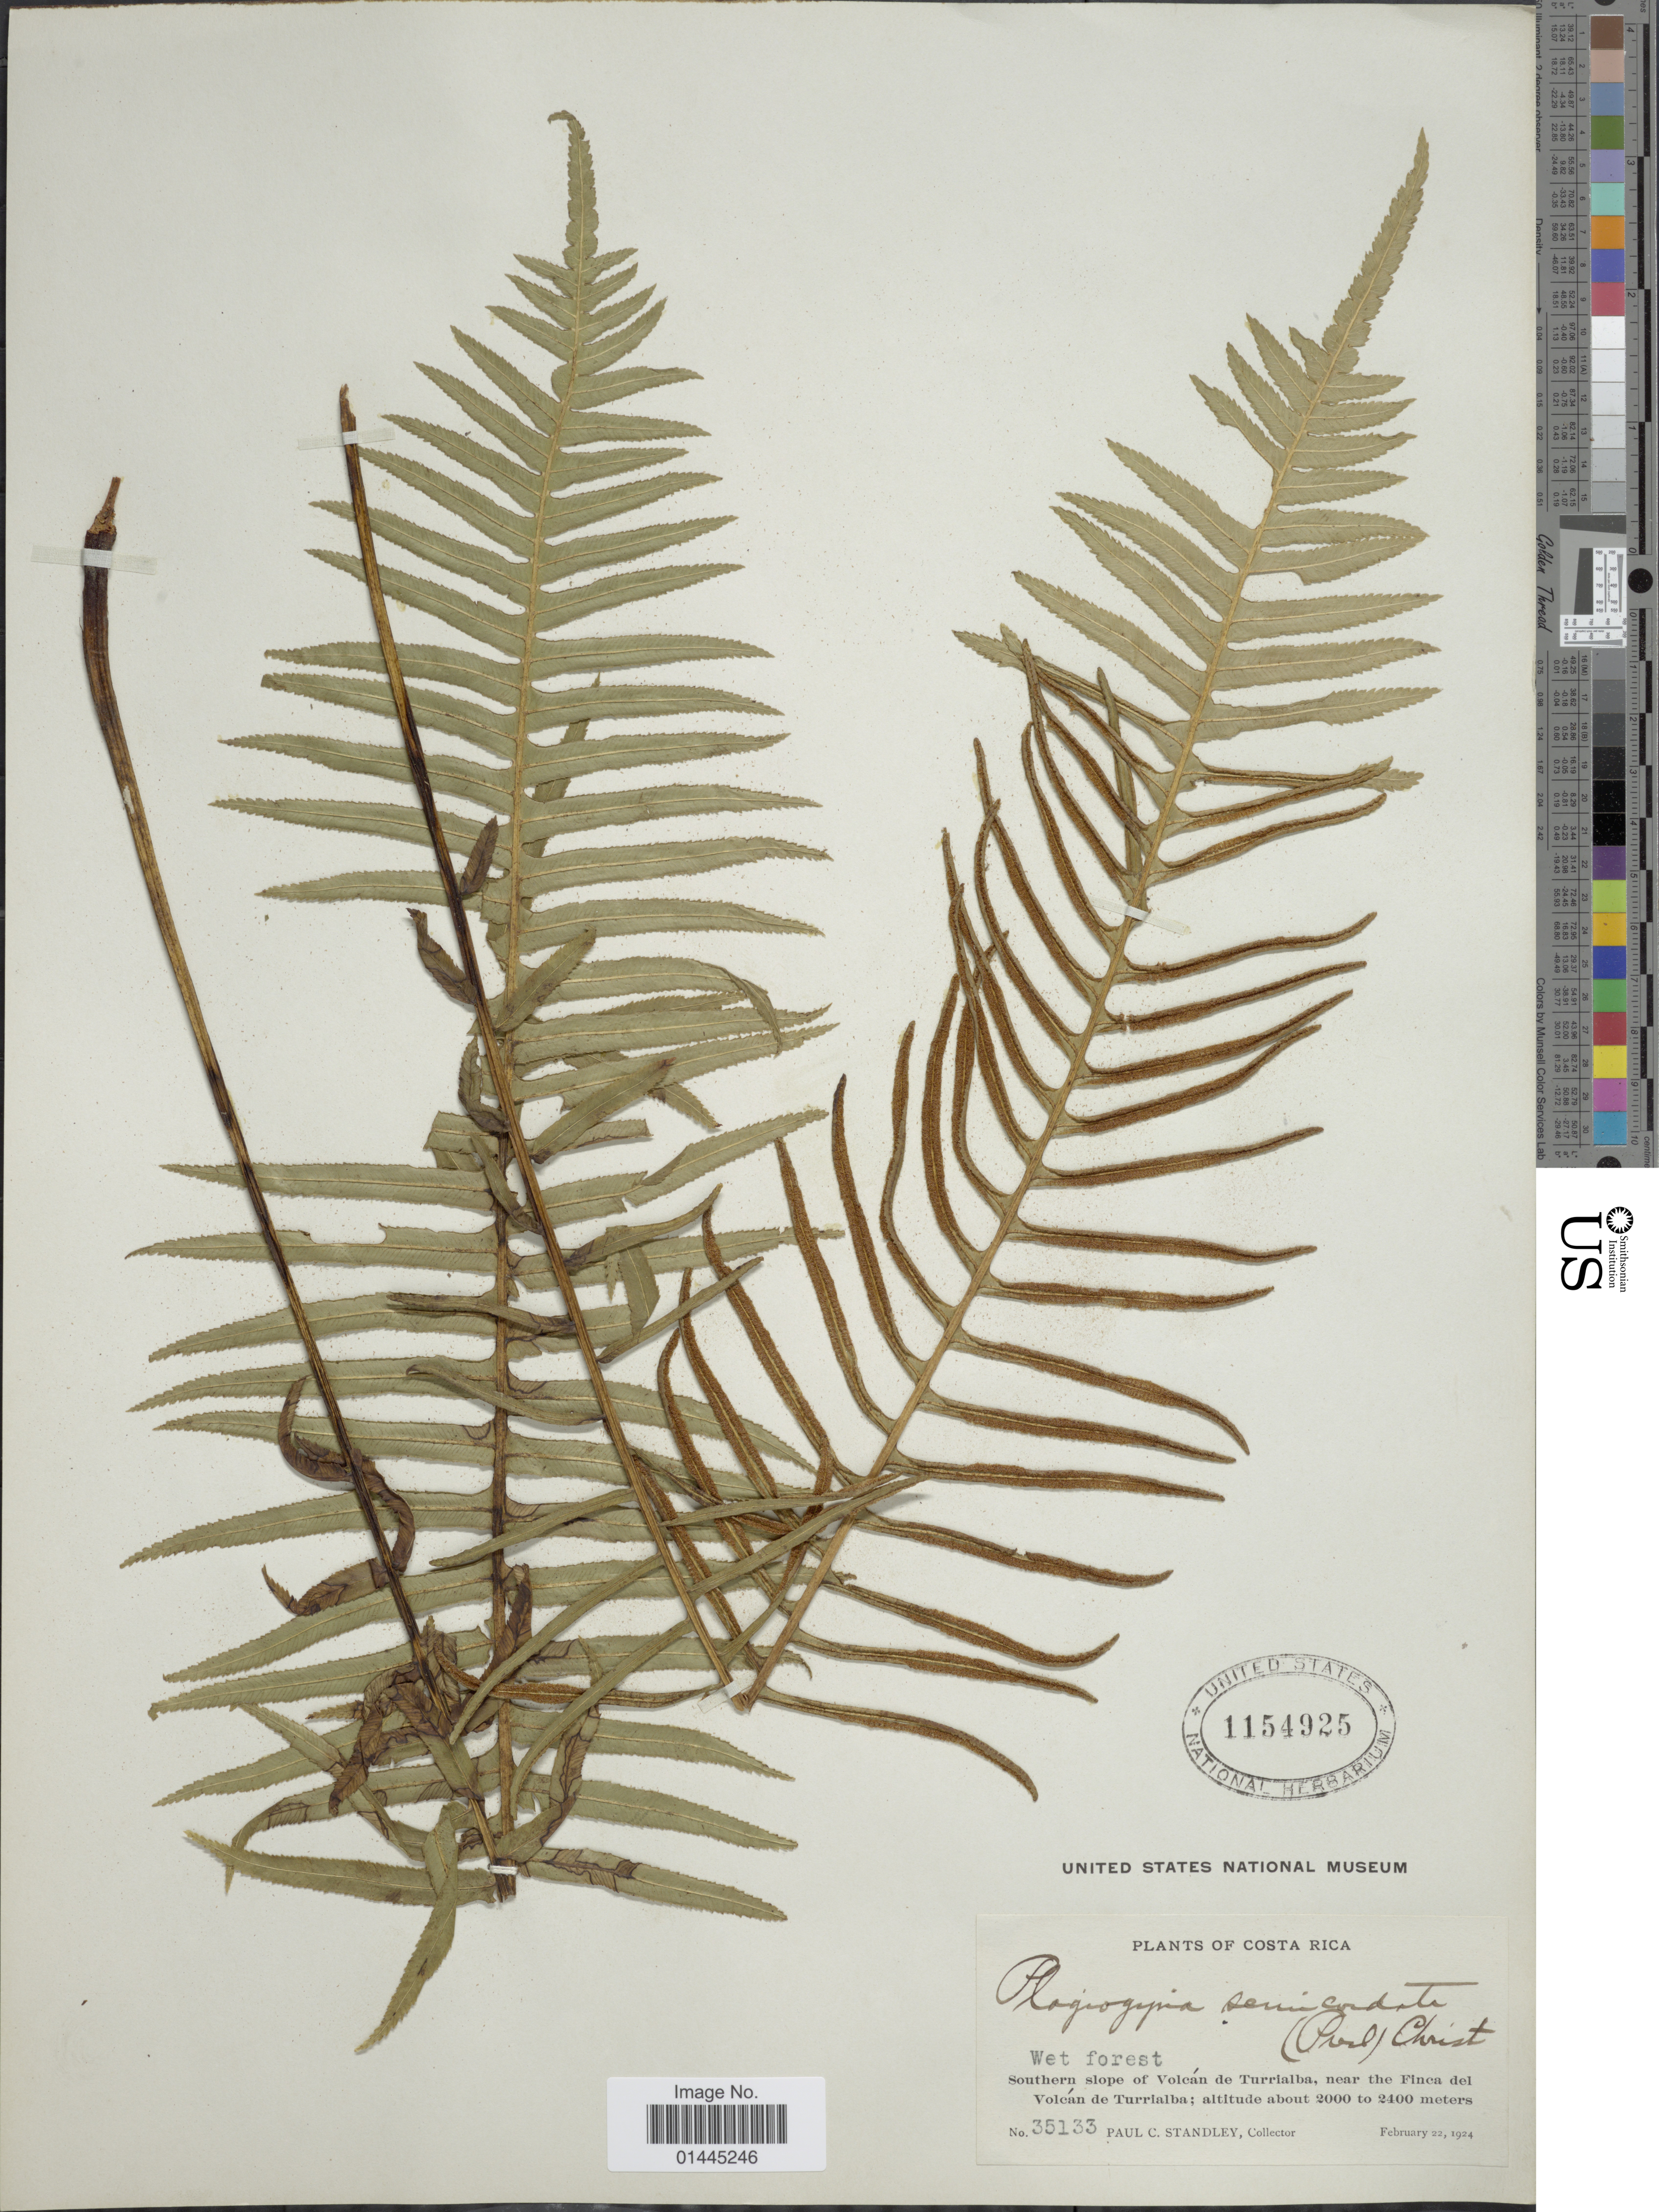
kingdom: Plantae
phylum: Tracheophyta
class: Polypodiopsida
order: Cyatheales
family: Plagiogyriaceae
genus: Plagiogyria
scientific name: Plagiogyria semicordata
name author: (C. Presl) Christ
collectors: P. C. Standley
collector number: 35133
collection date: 1924-02-22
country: Costa Rica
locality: Southern slope of Volcan de Turrialba, near the Finca del Volcan de Turrialba.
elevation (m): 2000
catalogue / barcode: US 1154925